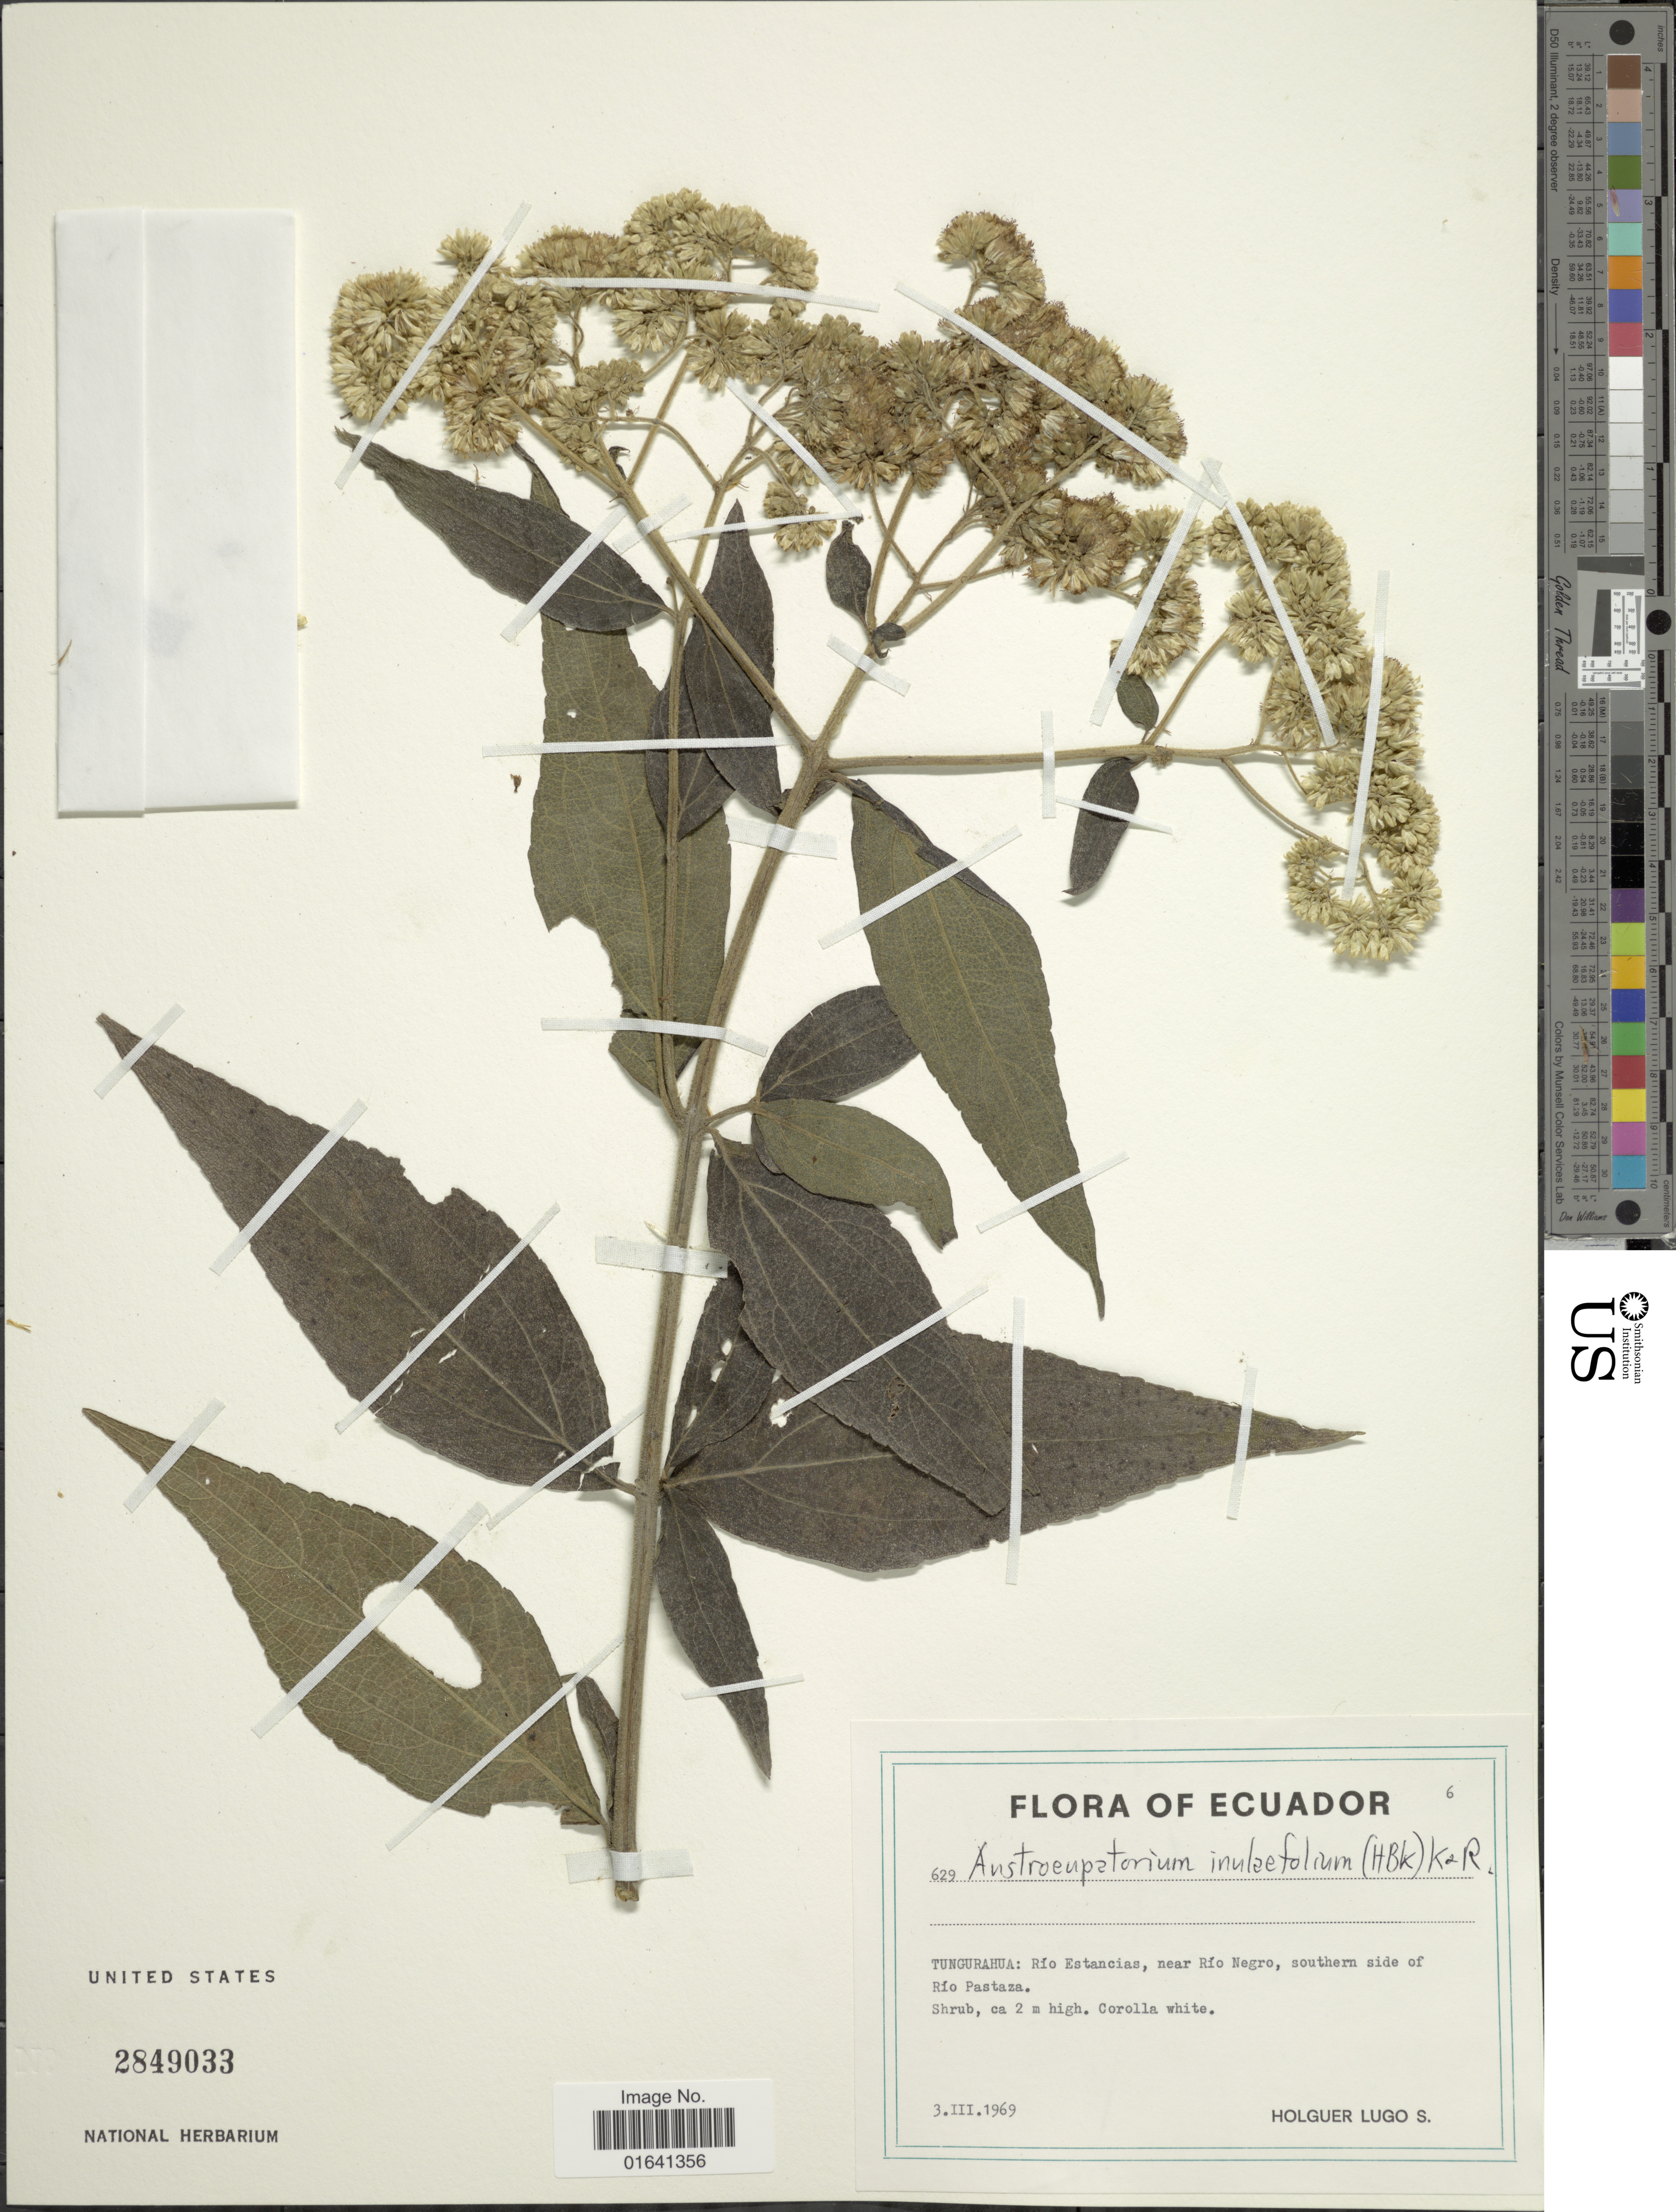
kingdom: Plantae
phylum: Tracheophyta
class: Magnoliopsida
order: Asterales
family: Asteraceae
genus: Austroeupatorium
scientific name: Austroeupatorium inulaefolium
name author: (Kunth) R.M. King & H. Rob.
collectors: H. Lugo S.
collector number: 629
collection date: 1969-03-03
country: Ecuador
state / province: Tungurahua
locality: Río Estancias, near Río Negro, southern side of Río Pastaza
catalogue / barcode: US 2849033